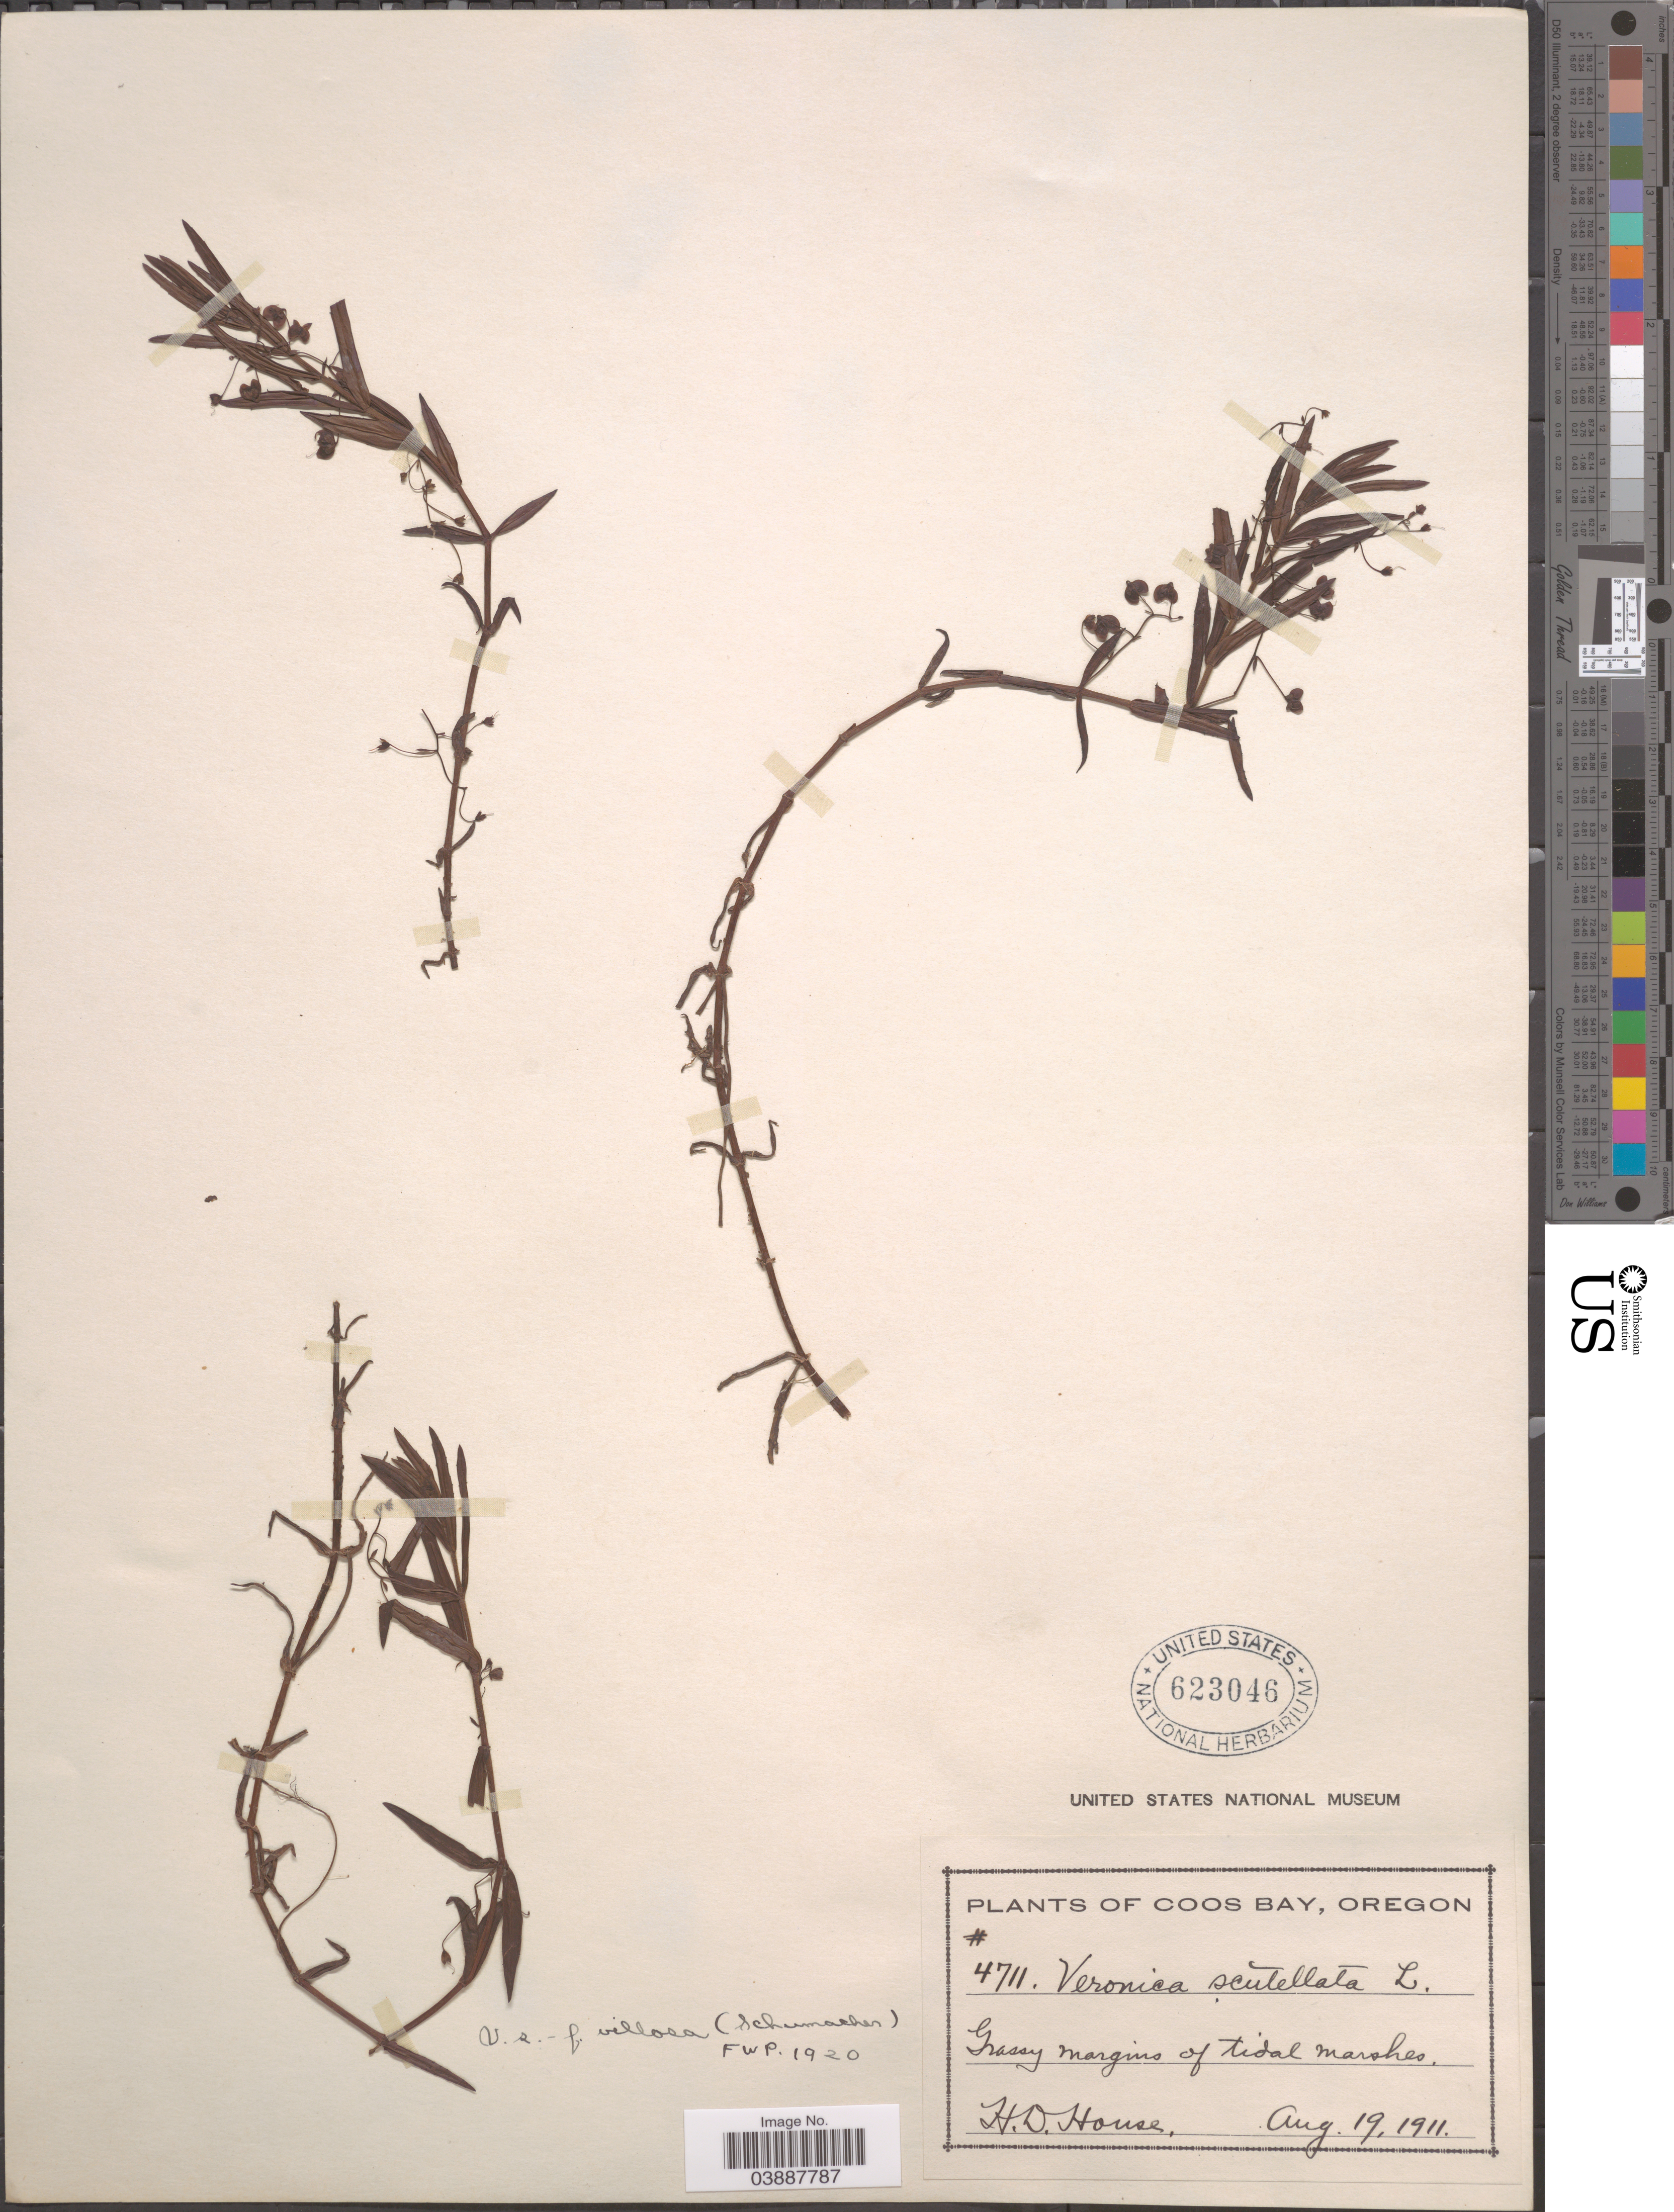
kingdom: Plantae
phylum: Tracheophyta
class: Magnoliopsida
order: Lamiales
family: Plantaginaceae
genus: Veronica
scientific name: Veronica scutellata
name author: L.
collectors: H. D. House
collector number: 4711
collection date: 1911-08-19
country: United States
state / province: Oregon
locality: Coos Bay.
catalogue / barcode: US 623046